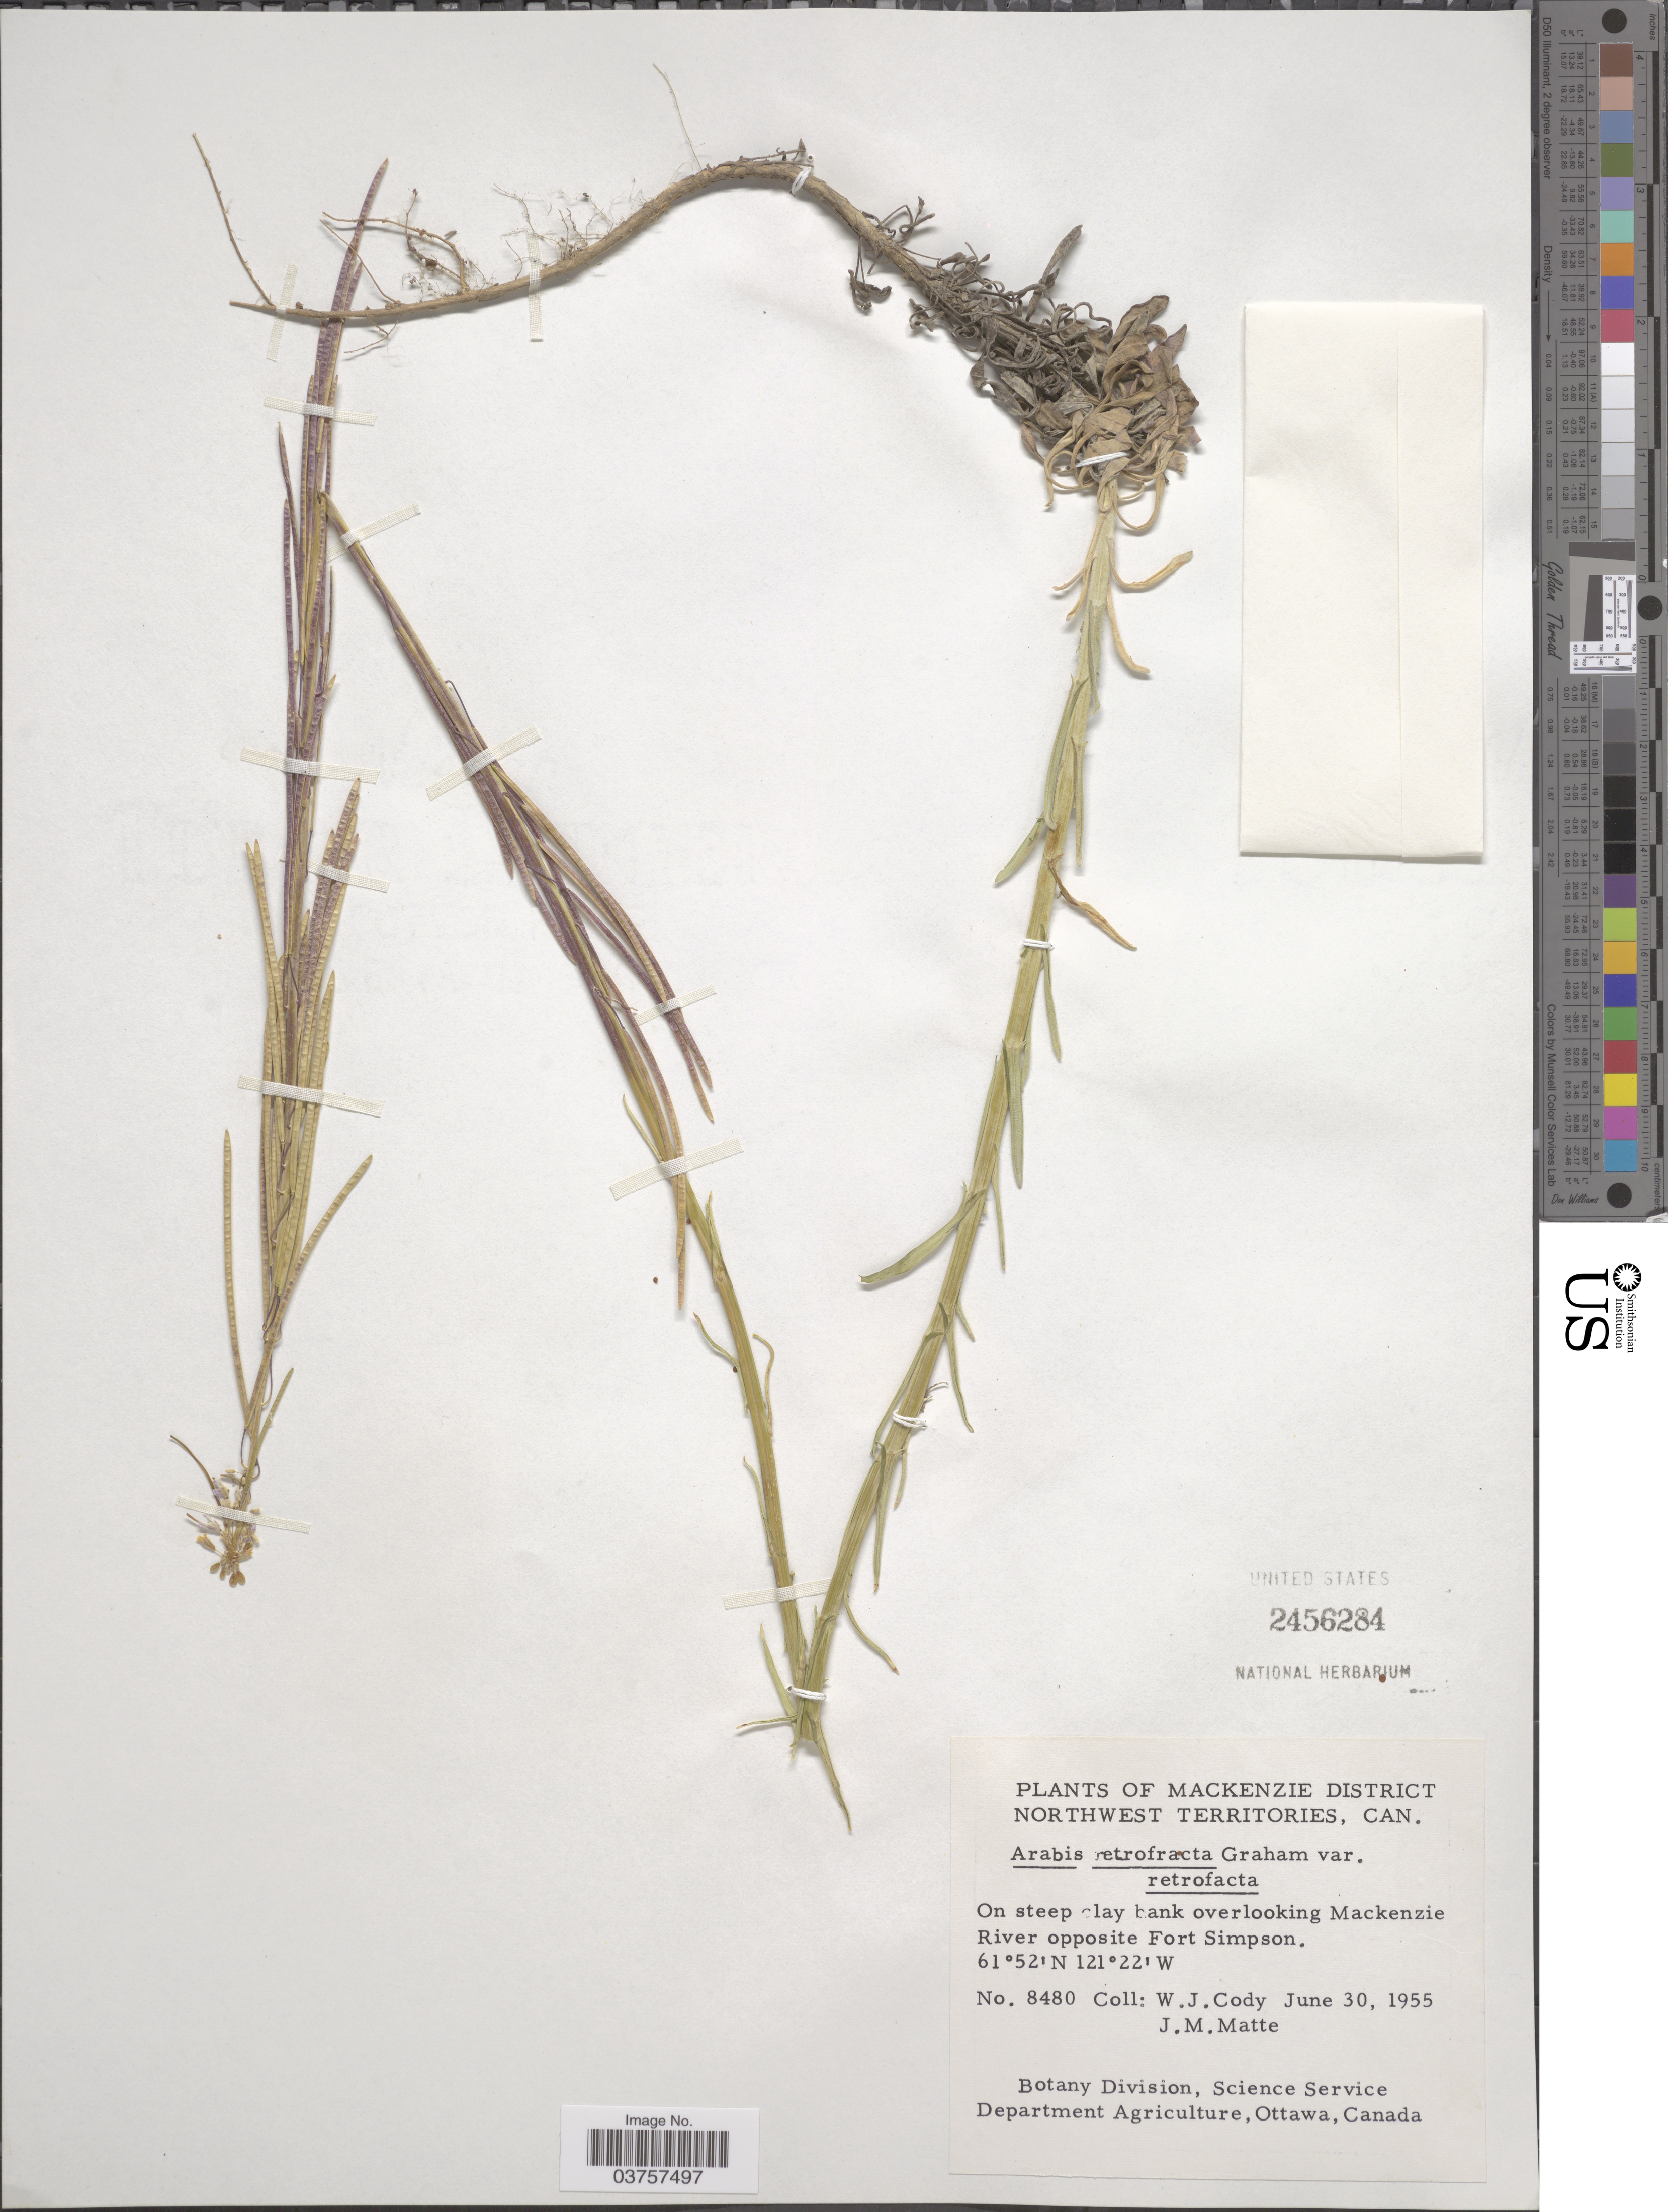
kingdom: Plantae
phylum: Tracheophyta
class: Magnoliopsida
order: Brassicales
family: Brassicaceae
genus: Arabis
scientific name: Arabis holboellii var. retrofracta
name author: Rydb.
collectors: W. Cody & J. Matte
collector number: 8480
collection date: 1955-06-30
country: Canada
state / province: Northwest Territories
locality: Mackenzie District. On steep clay bank overlooking Mackenzie River opposite Fort Simpson.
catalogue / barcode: US 2456284